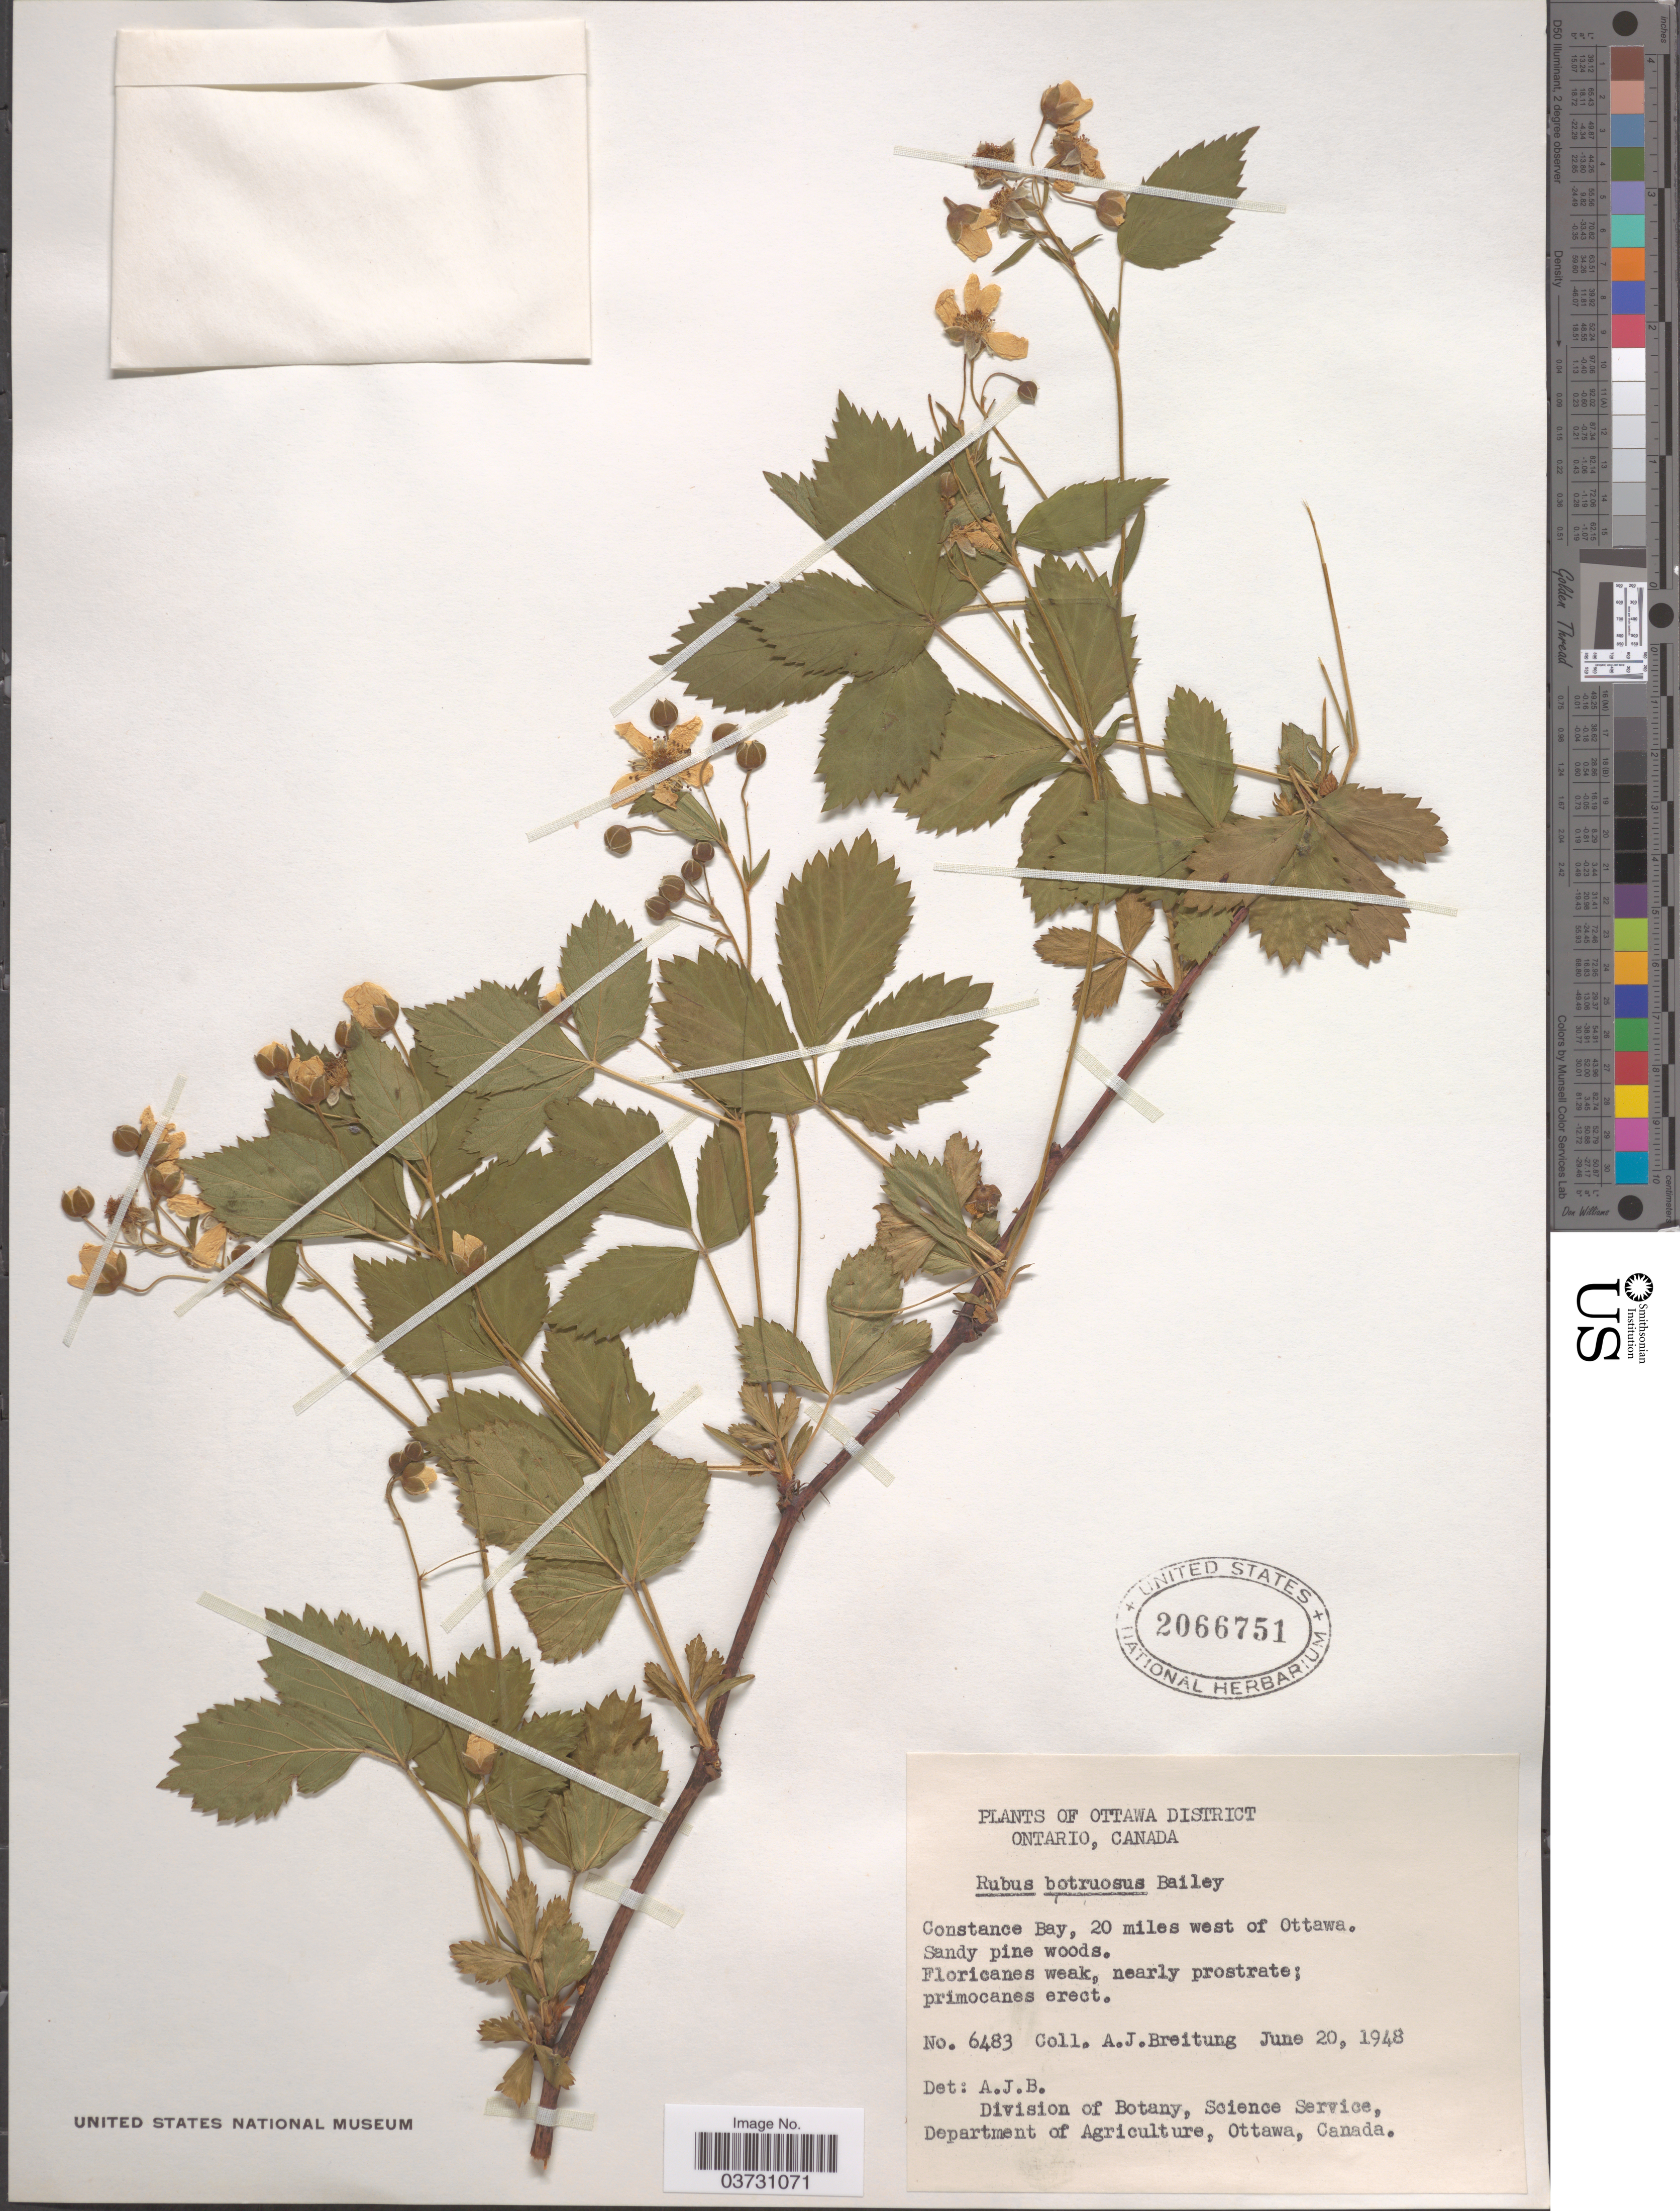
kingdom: Plantae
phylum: Tracheophyta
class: Magnoliopsida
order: Rosales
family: Rosaceae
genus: Rubus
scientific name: Rubus recurvicaulis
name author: Blanch.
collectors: A. Breitung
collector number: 6483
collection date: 1948-06-20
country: Canada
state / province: Ontario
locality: Ottawa District. Constance Bay, 20 miles west of Ottawa.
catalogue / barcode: US 2066751